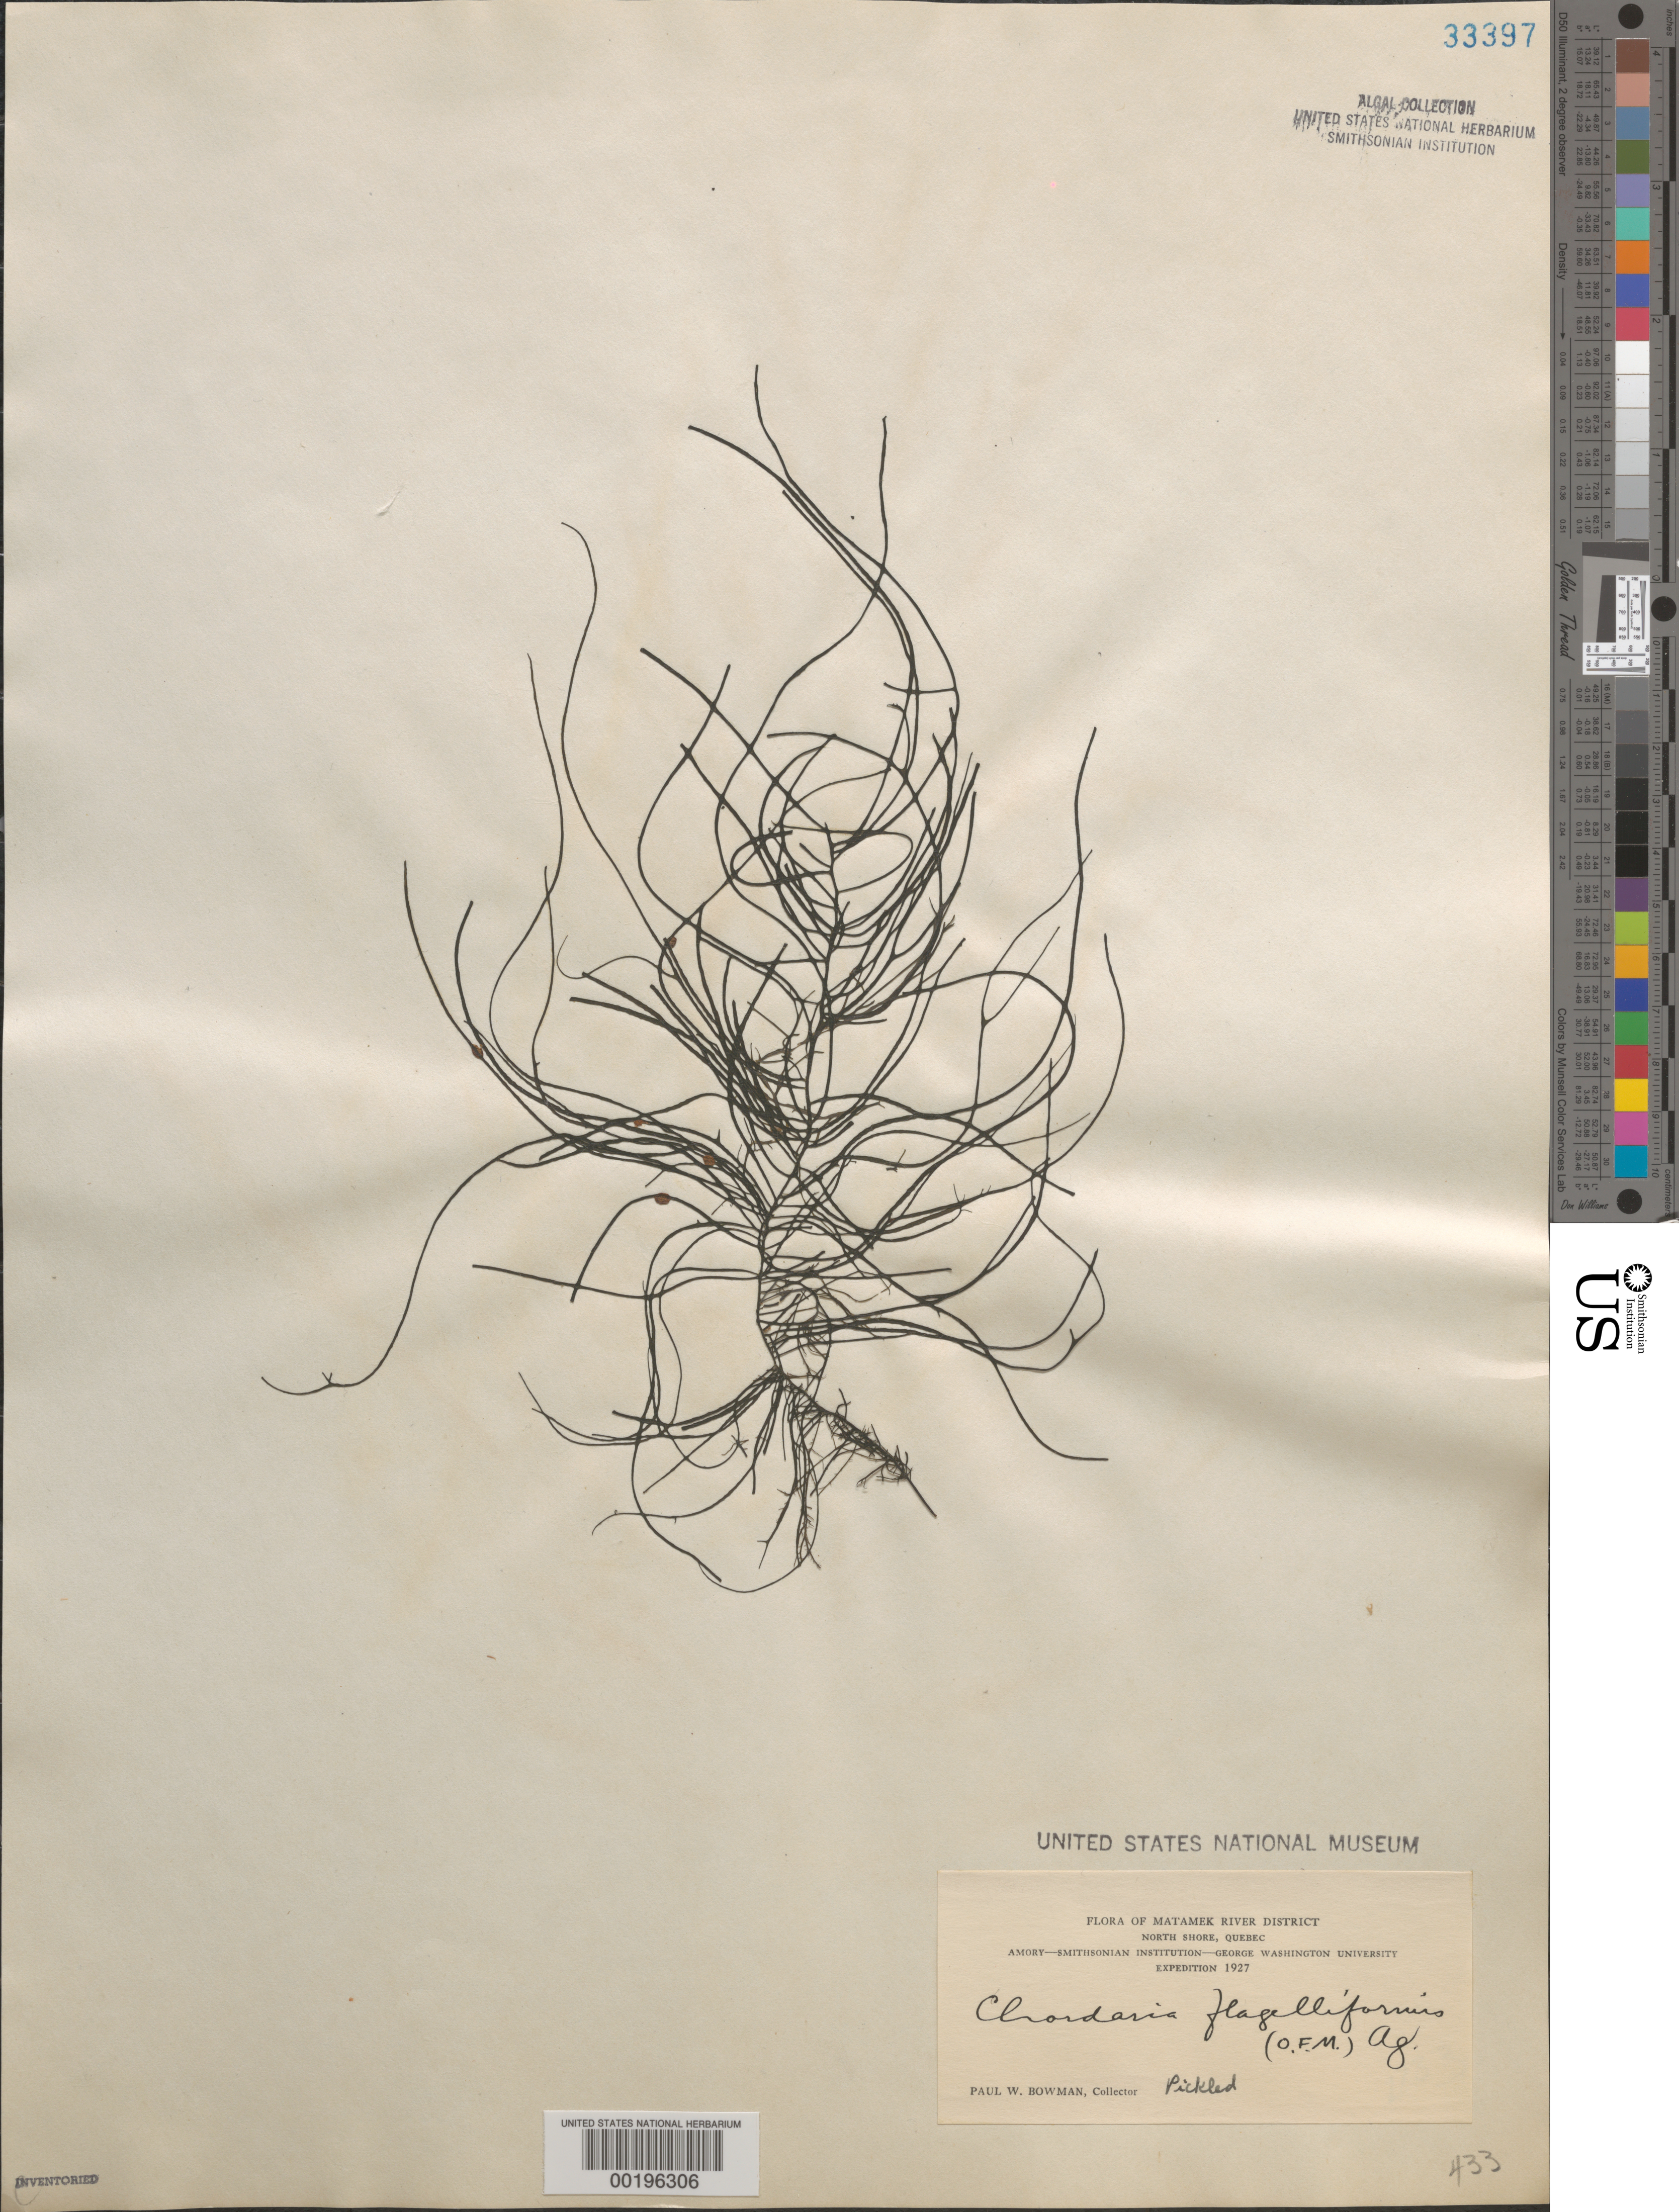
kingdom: Chromista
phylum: Ochrophyta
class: Phaeophyceae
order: Ectocarpales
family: Chordariaceae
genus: Chordaria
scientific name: Chordaria flagelliformis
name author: (Hudson) Grev.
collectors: P. Bowman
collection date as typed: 1927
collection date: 1927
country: Canada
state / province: Quebec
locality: Matamek river district, north shore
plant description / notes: Amory-Smithsonian Institution-George Washington University Expedition, 1927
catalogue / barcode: US 33397